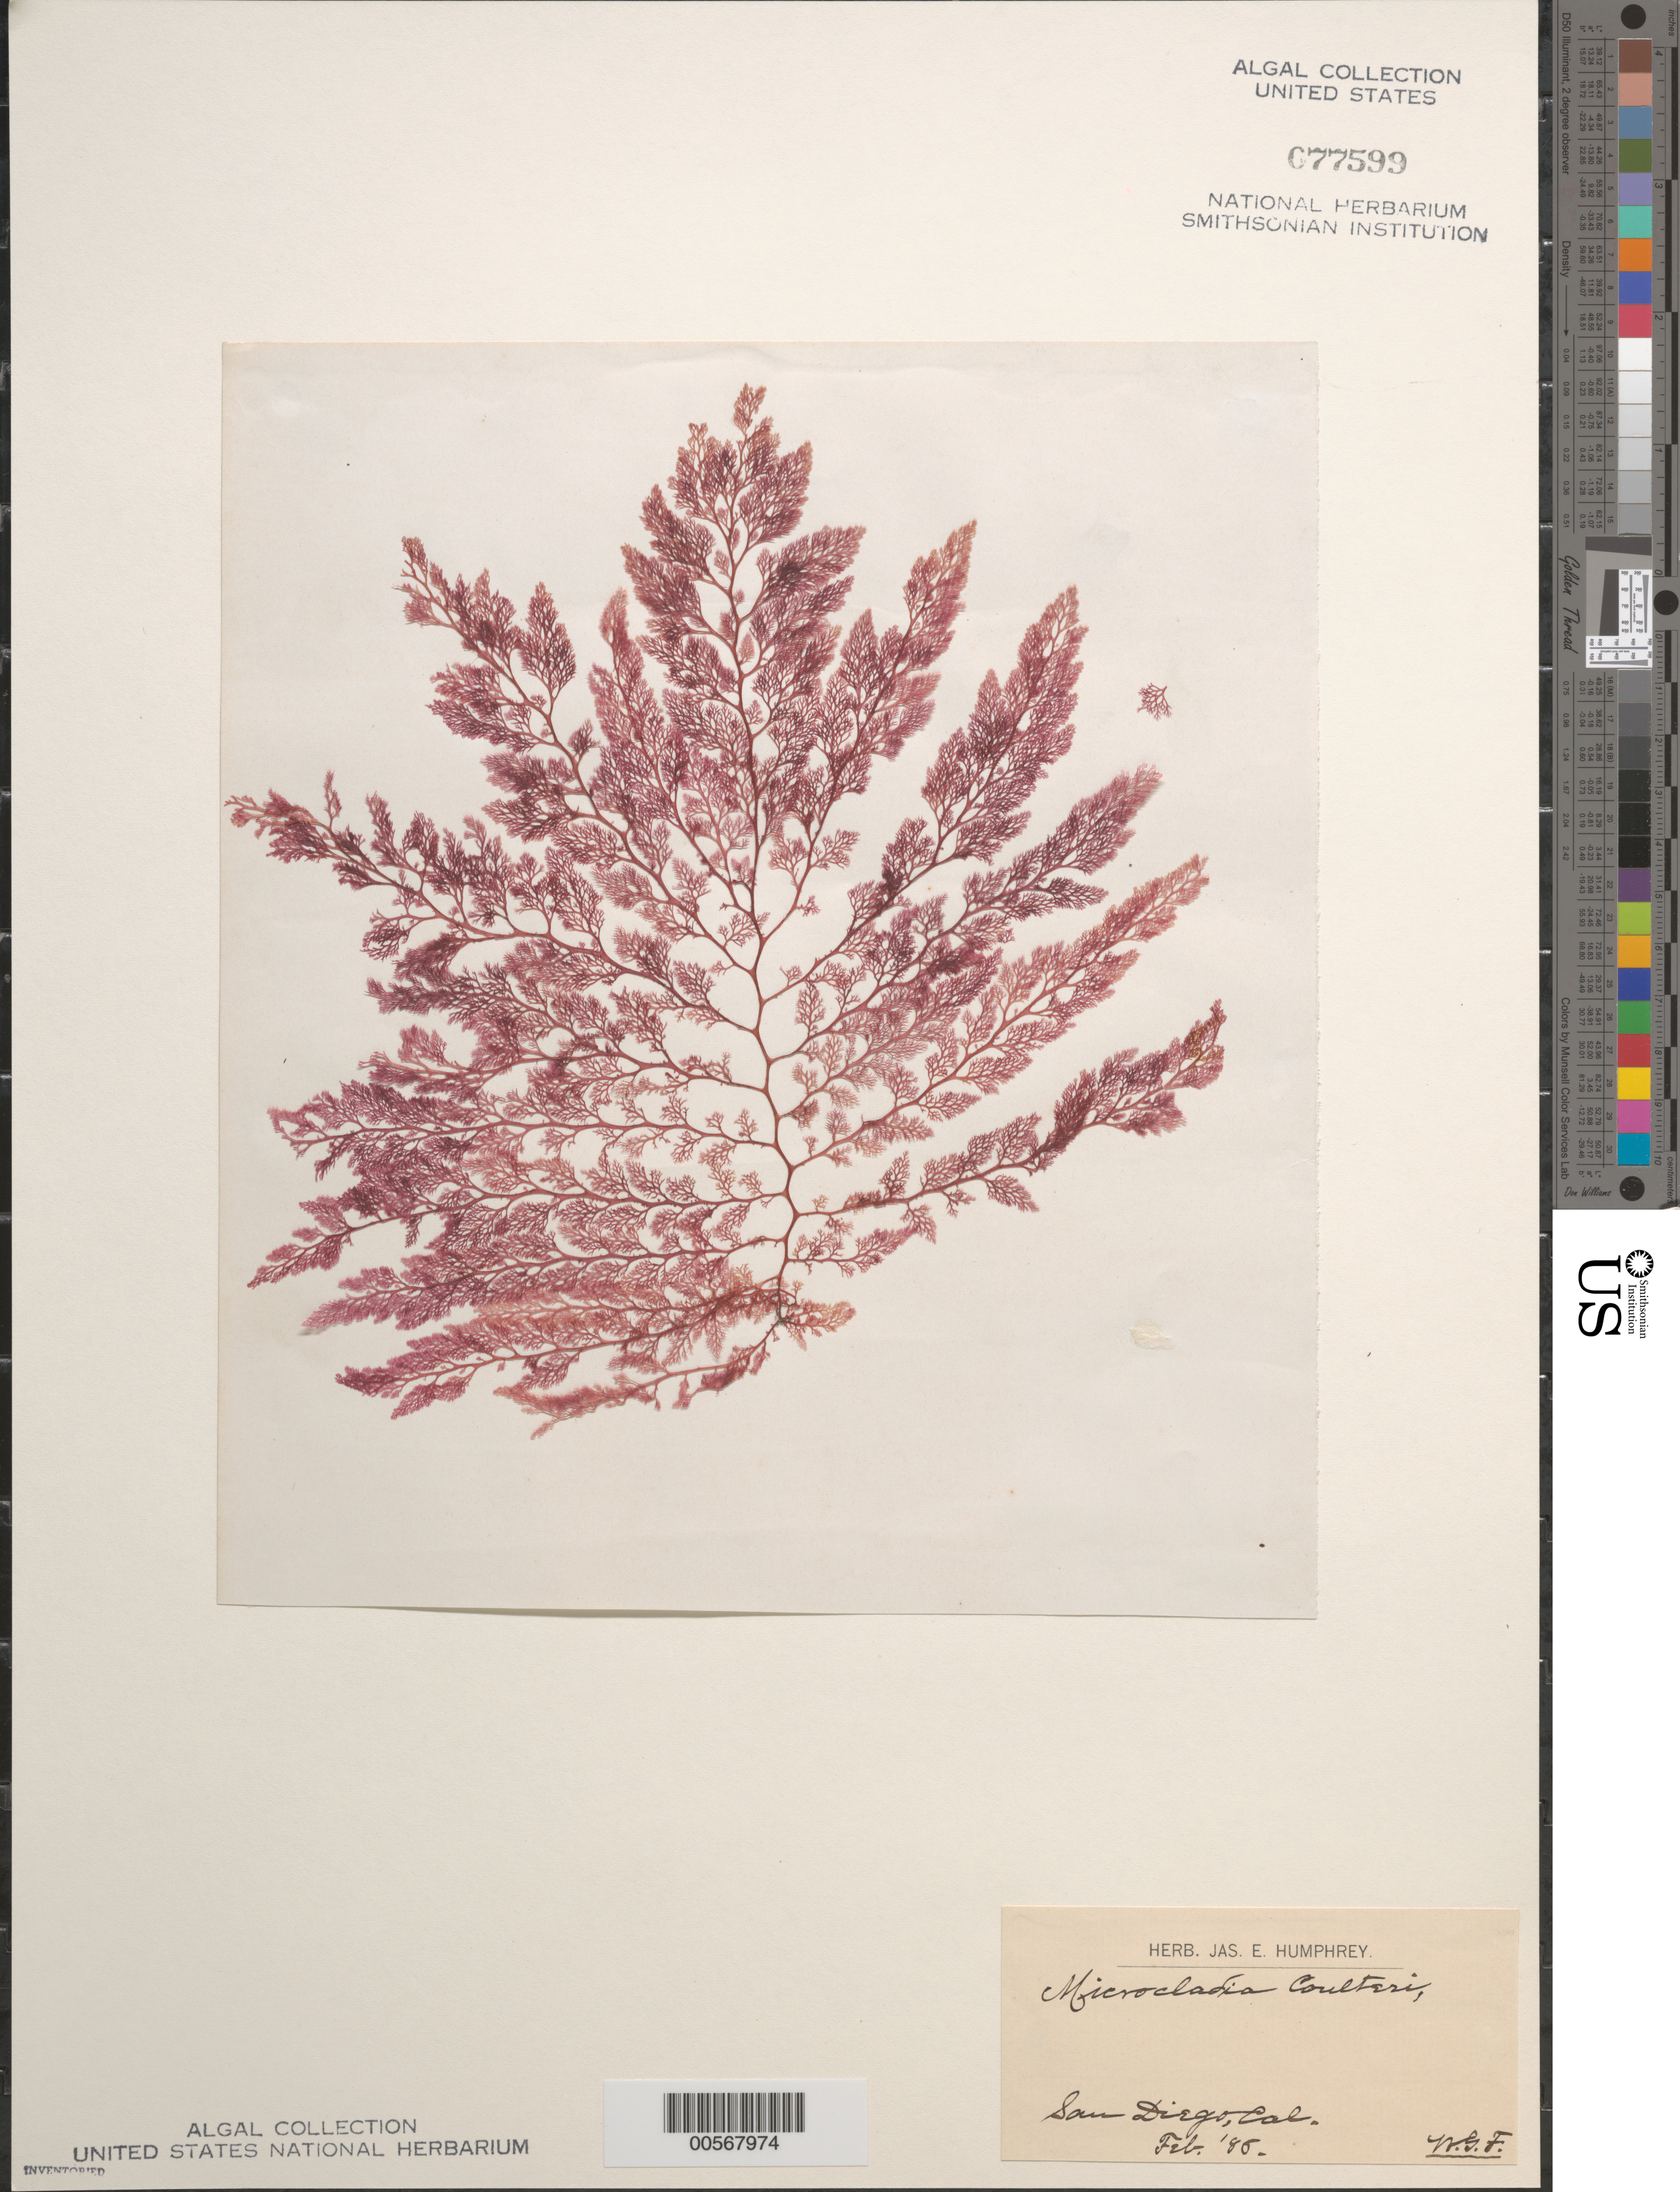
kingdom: Plantae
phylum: Rhodophyta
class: Florideophyceae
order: Ceramiales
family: Ceramiaceae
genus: Microcladia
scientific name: Microcladia coulteri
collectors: W. G. Farlow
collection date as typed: Feb 1886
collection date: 1886-02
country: United States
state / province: California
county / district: San Diego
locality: San Diego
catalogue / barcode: US 77599